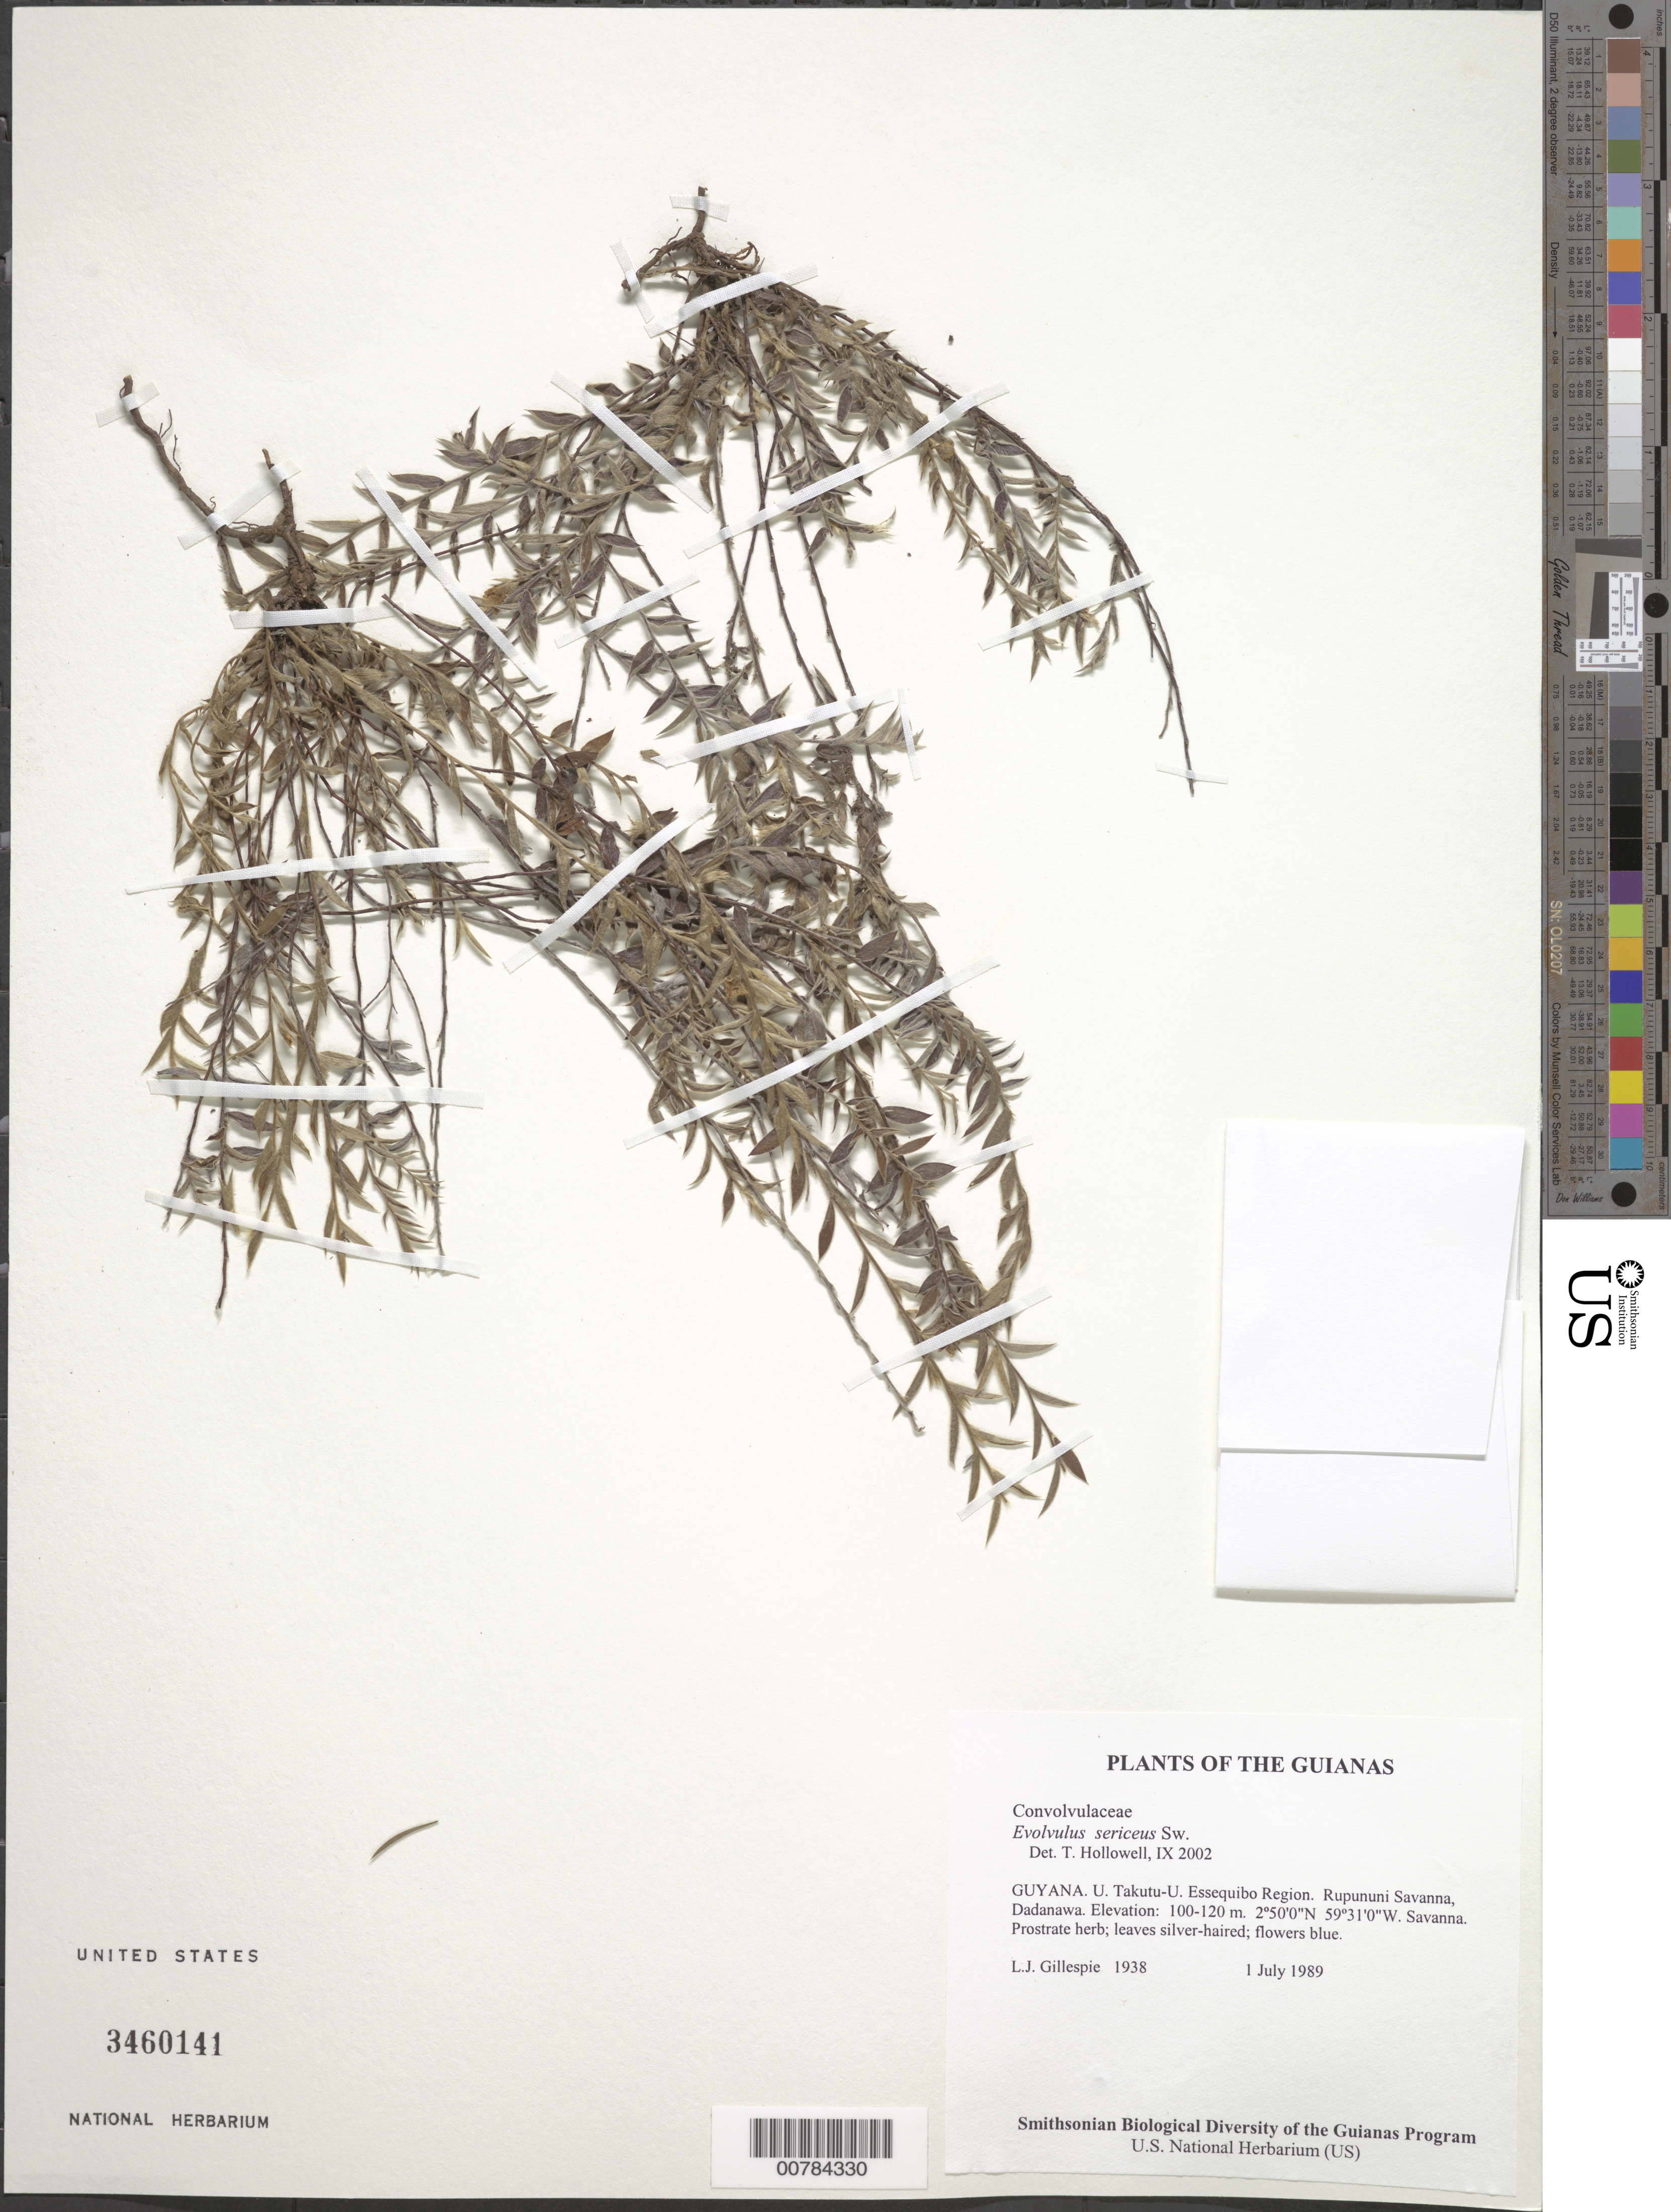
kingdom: Plantae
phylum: Tracheophyta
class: Magnoliopsida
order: Solanales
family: Convolvulaceae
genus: Evolvulus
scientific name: Evolvulus sericeus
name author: Sw.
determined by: Hollowell, T. H., (BOT), Smithsonian Institution - National Museum of Natural History (UNITED STATES)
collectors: L. J. Gillespie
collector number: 1938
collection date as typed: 1 July 1989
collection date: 1989-07-01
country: Guyana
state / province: U. Takutu-U. Essequibo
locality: Rupununi Savanna, Dadanawa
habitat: Savanna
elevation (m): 100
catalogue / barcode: US 3460141